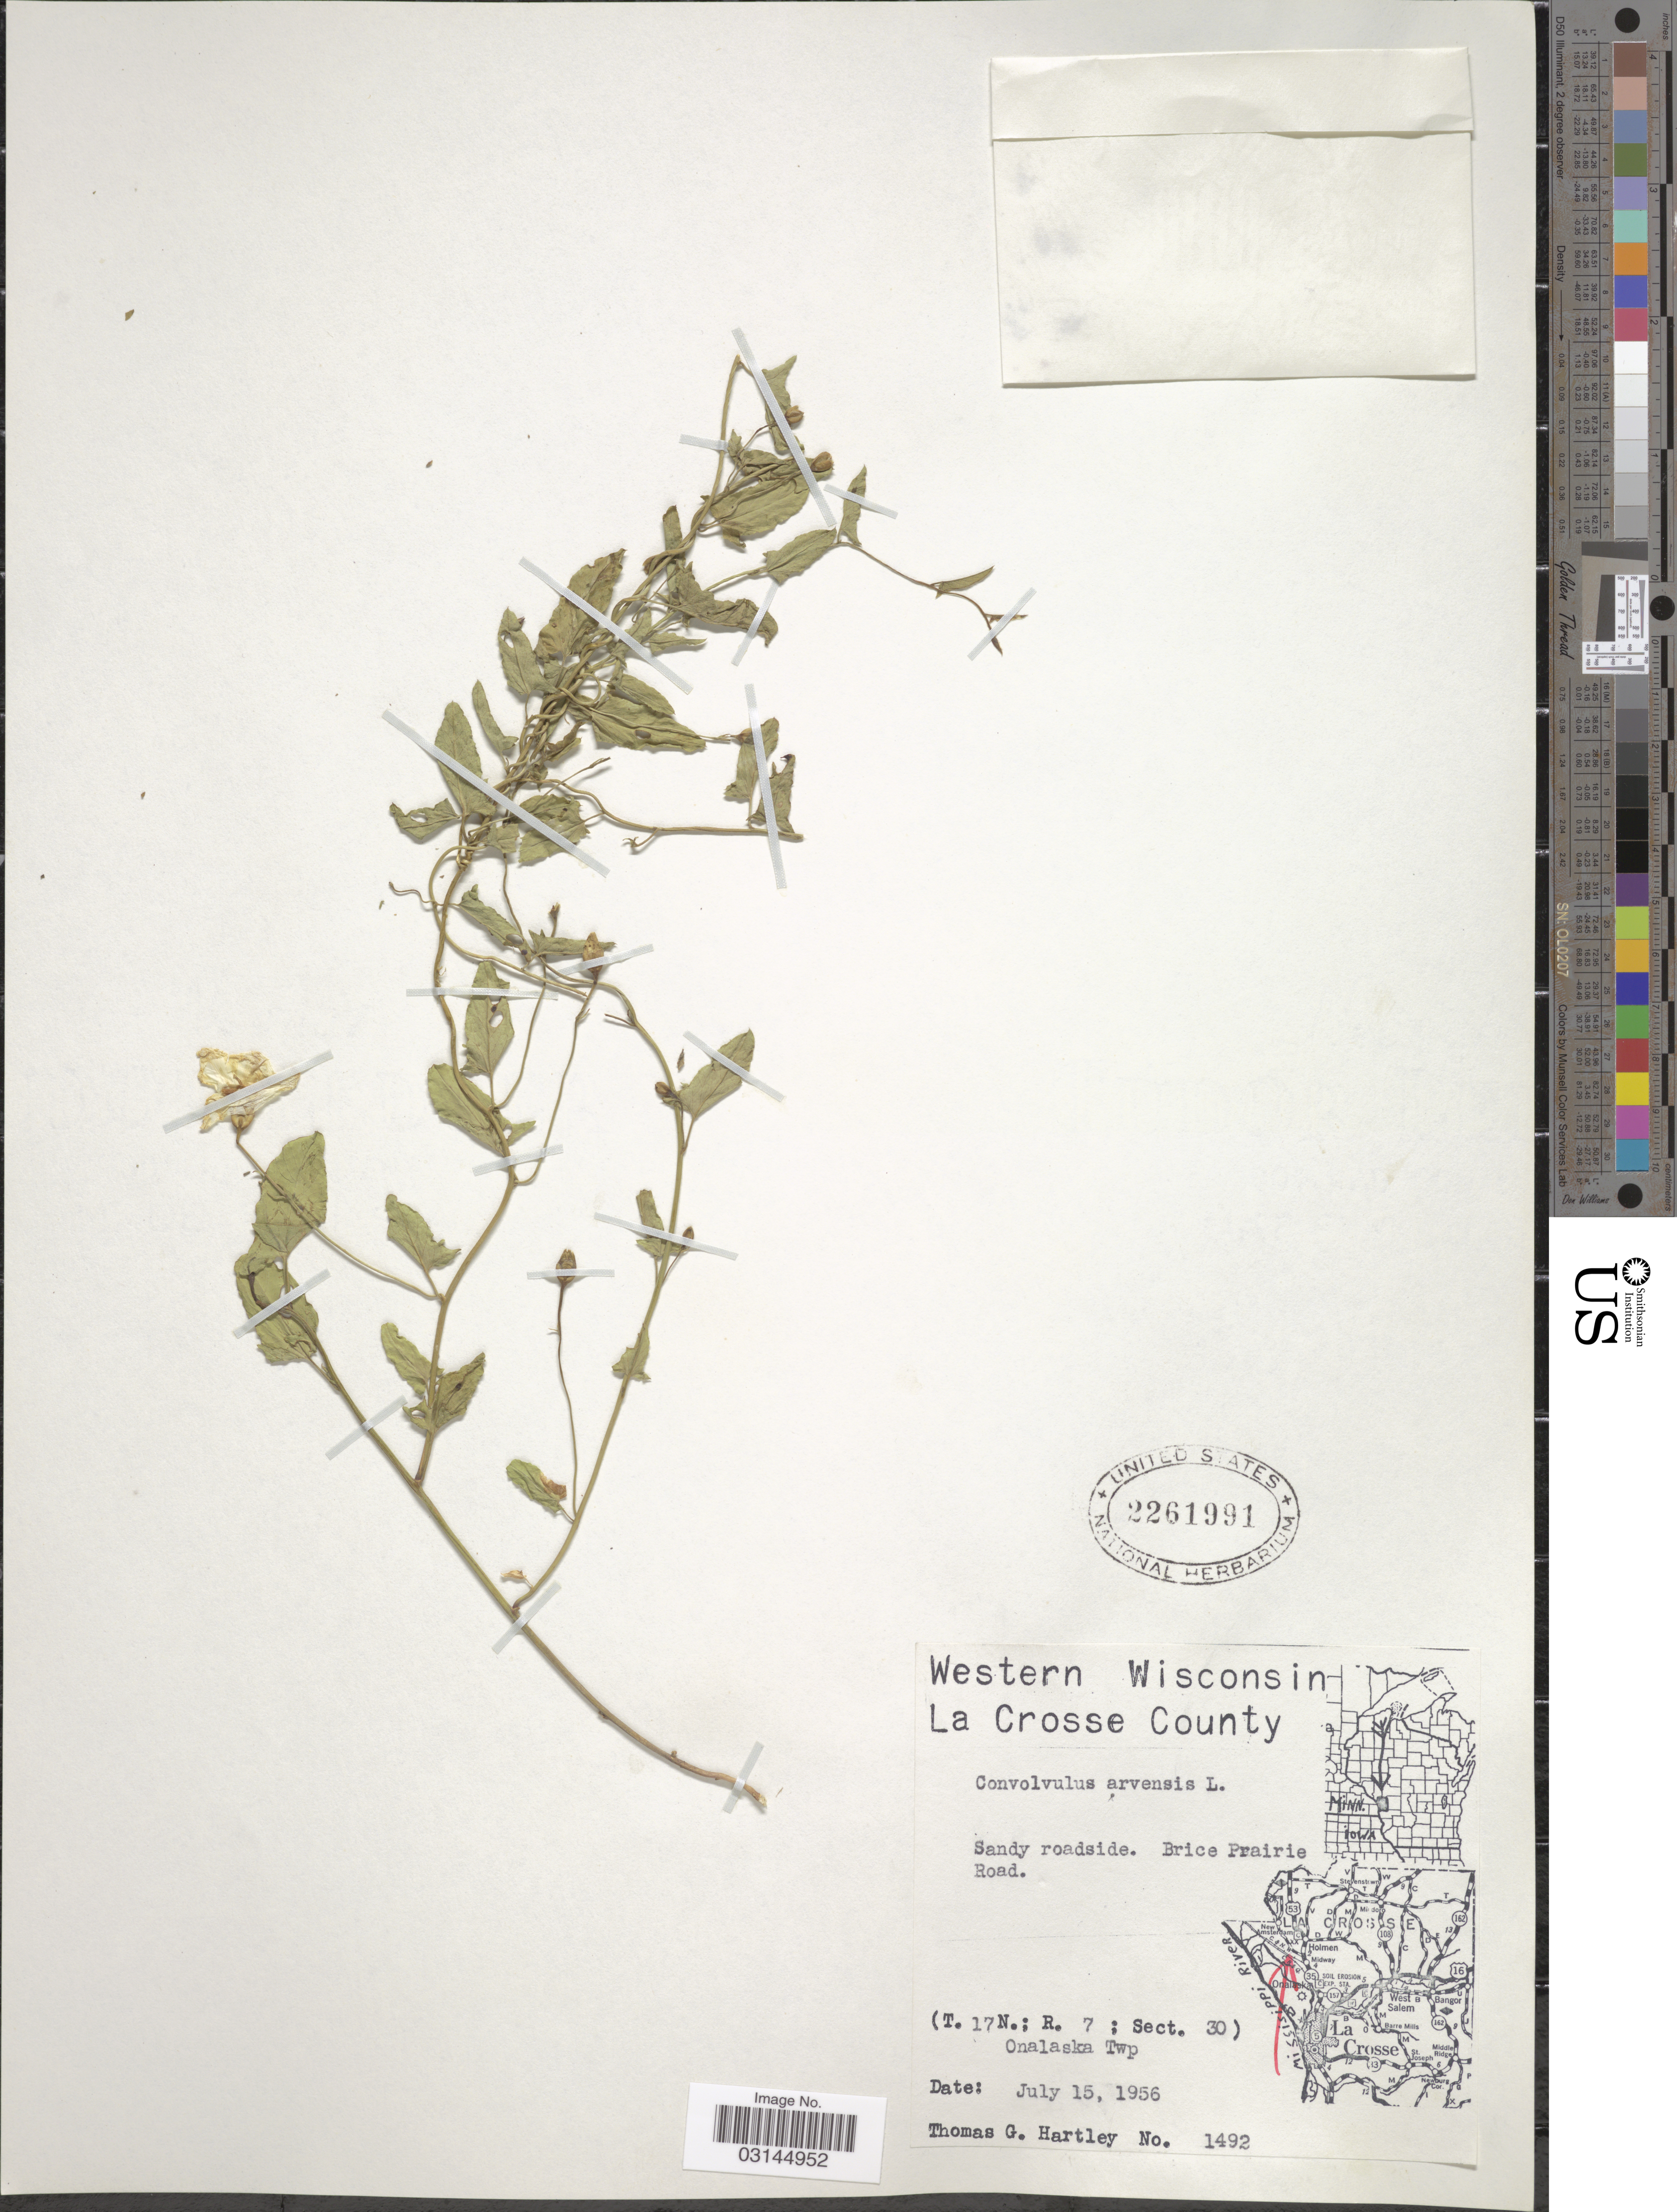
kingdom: Plantae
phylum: Tracheophyta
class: Magnoliopsida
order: Solanales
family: Convolvulaceae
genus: Convolvulus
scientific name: Convolvulus arvensis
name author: L.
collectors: T. G. Hartley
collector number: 1492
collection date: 1956-07-15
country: United States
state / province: Wisconsin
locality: Western Wiconsin. La Crosse County. Brice Prairie Road. (T. 17N. ; R. 7 ; Sect. 30) Onalaska Twp.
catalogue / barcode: US 2261991